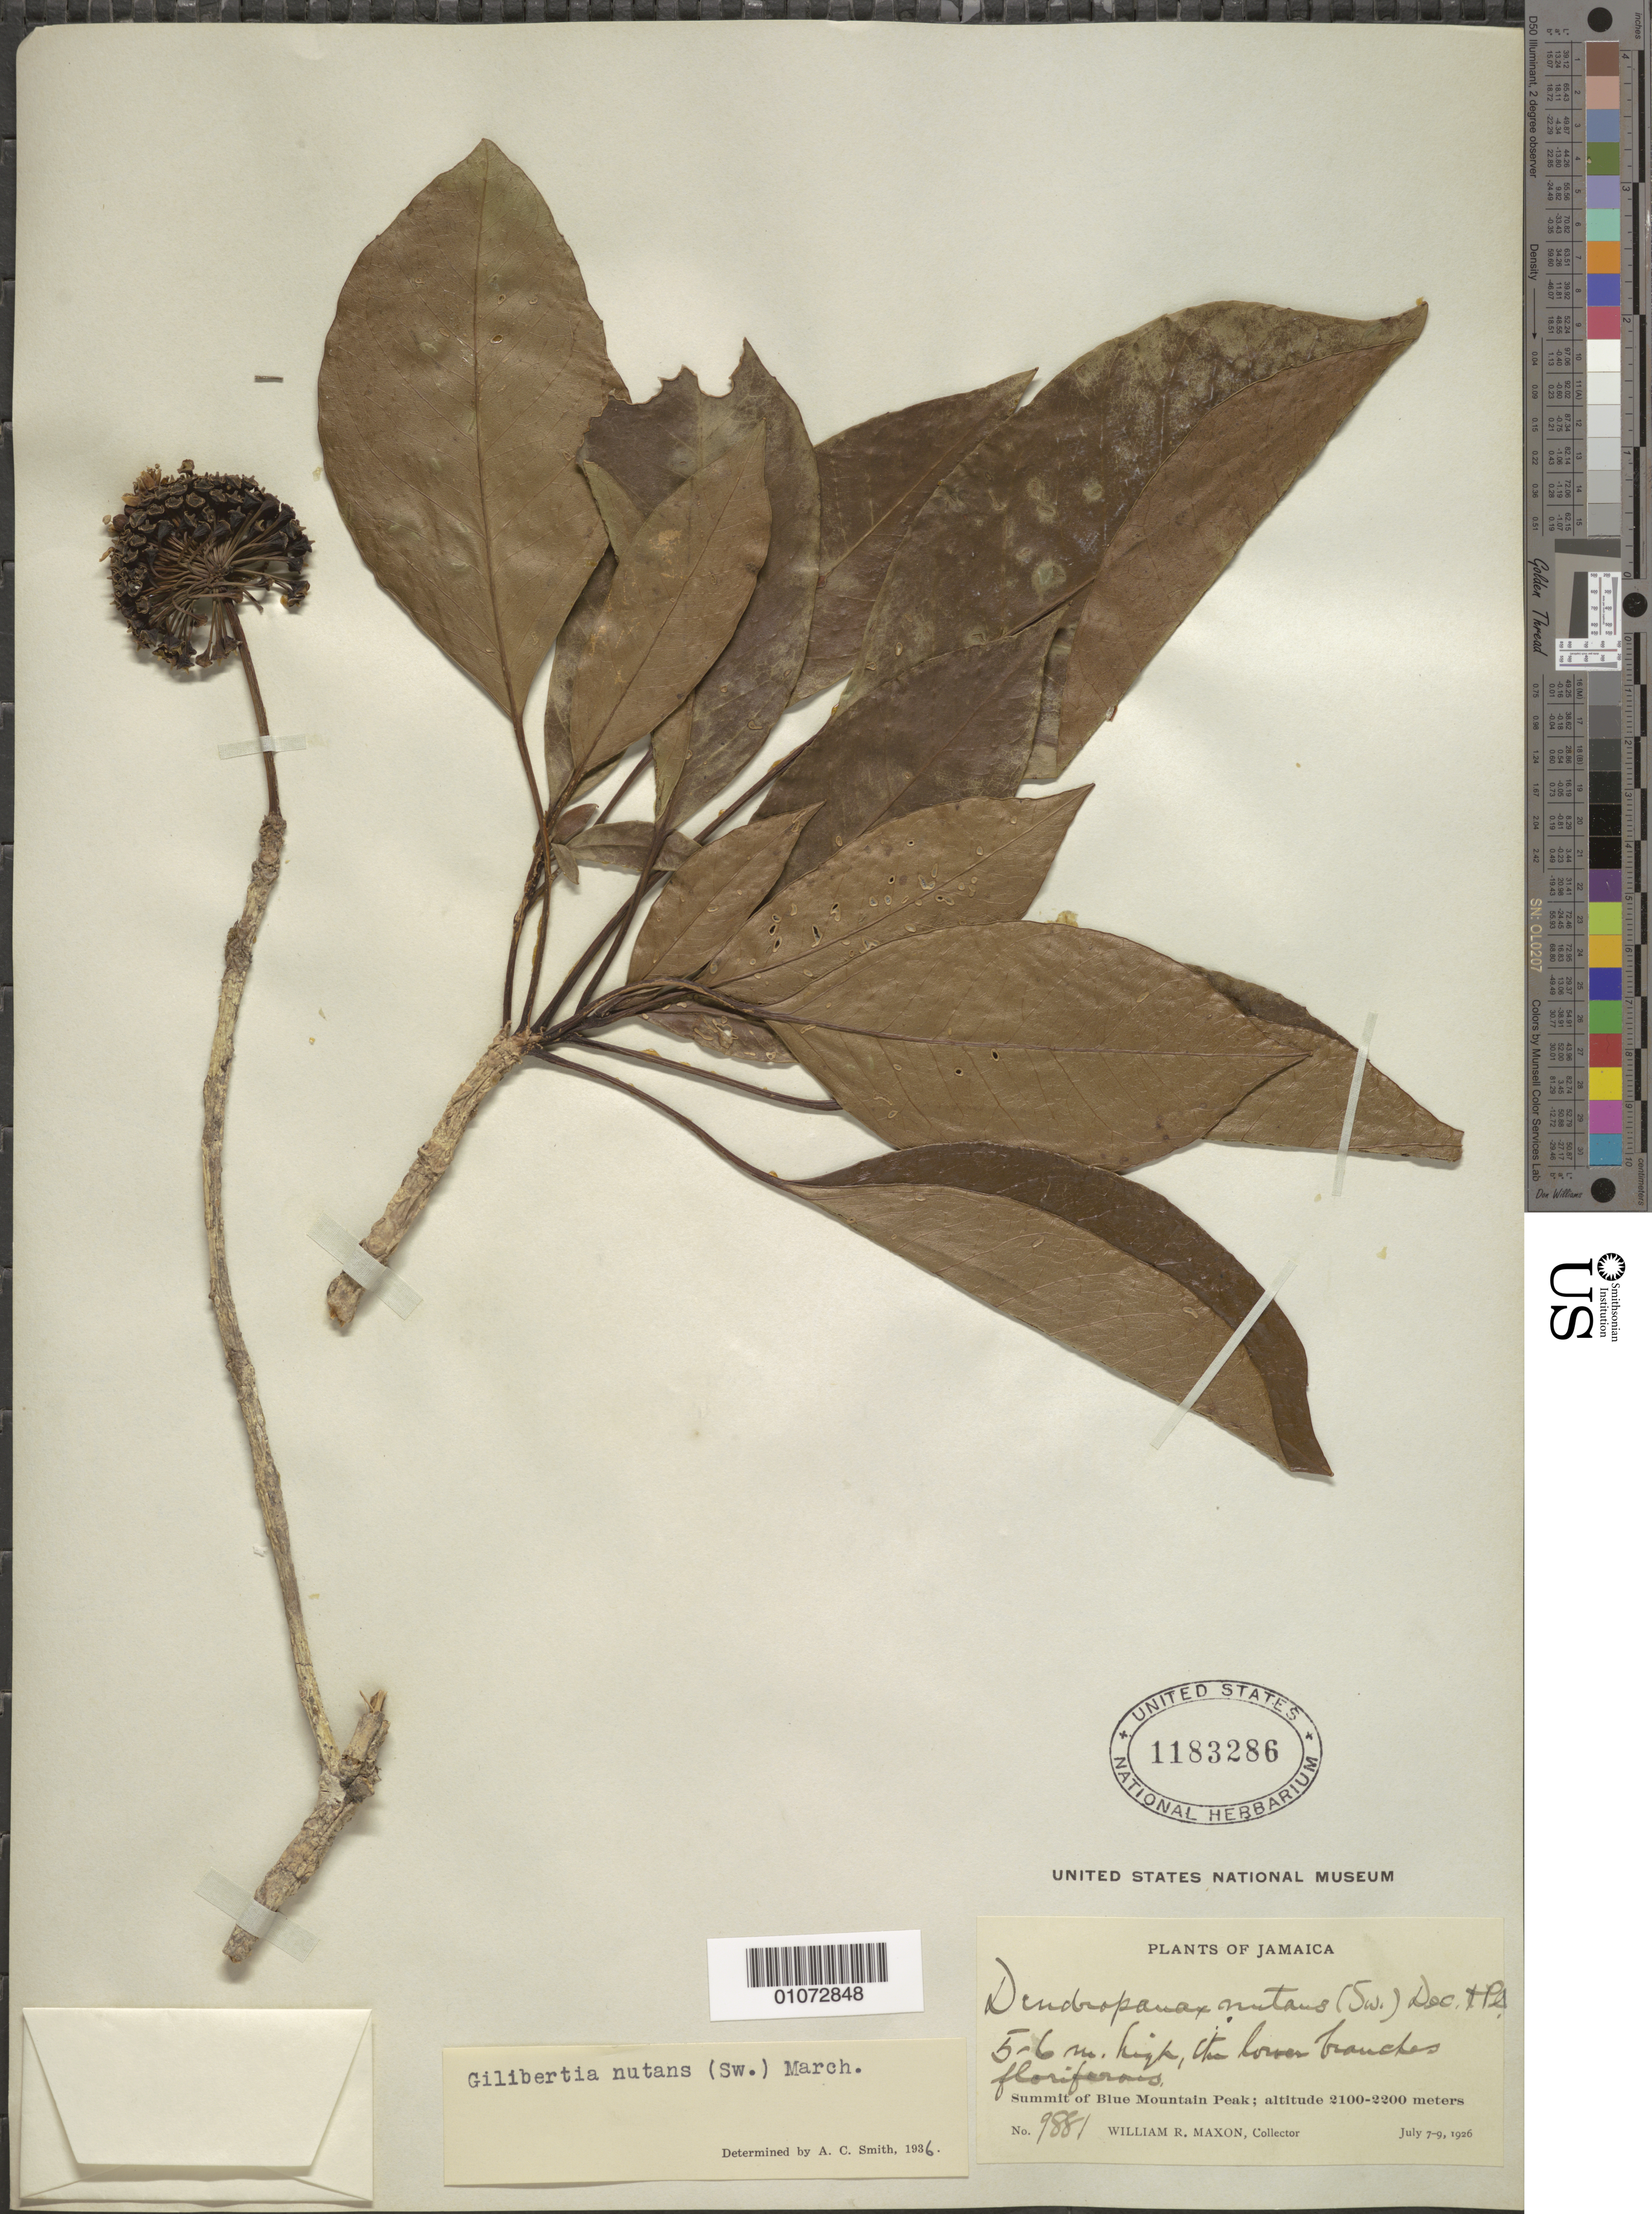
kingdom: Plantae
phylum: Tracheophyta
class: Magnoliopsida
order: Apiales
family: Araliaceae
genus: Dendropanax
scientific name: Dendropanax nutans var. nutans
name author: (Sw.) Decne. & Planch.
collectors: W. R. Maxon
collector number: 9881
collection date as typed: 07 Jul 1926 to 09 Jul 1926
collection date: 1926-07-07/1926-07-09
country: Jamaica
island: Jamaica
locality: Summit of Blue Mountain Peak.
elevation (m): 2100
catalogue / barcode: US 1183286